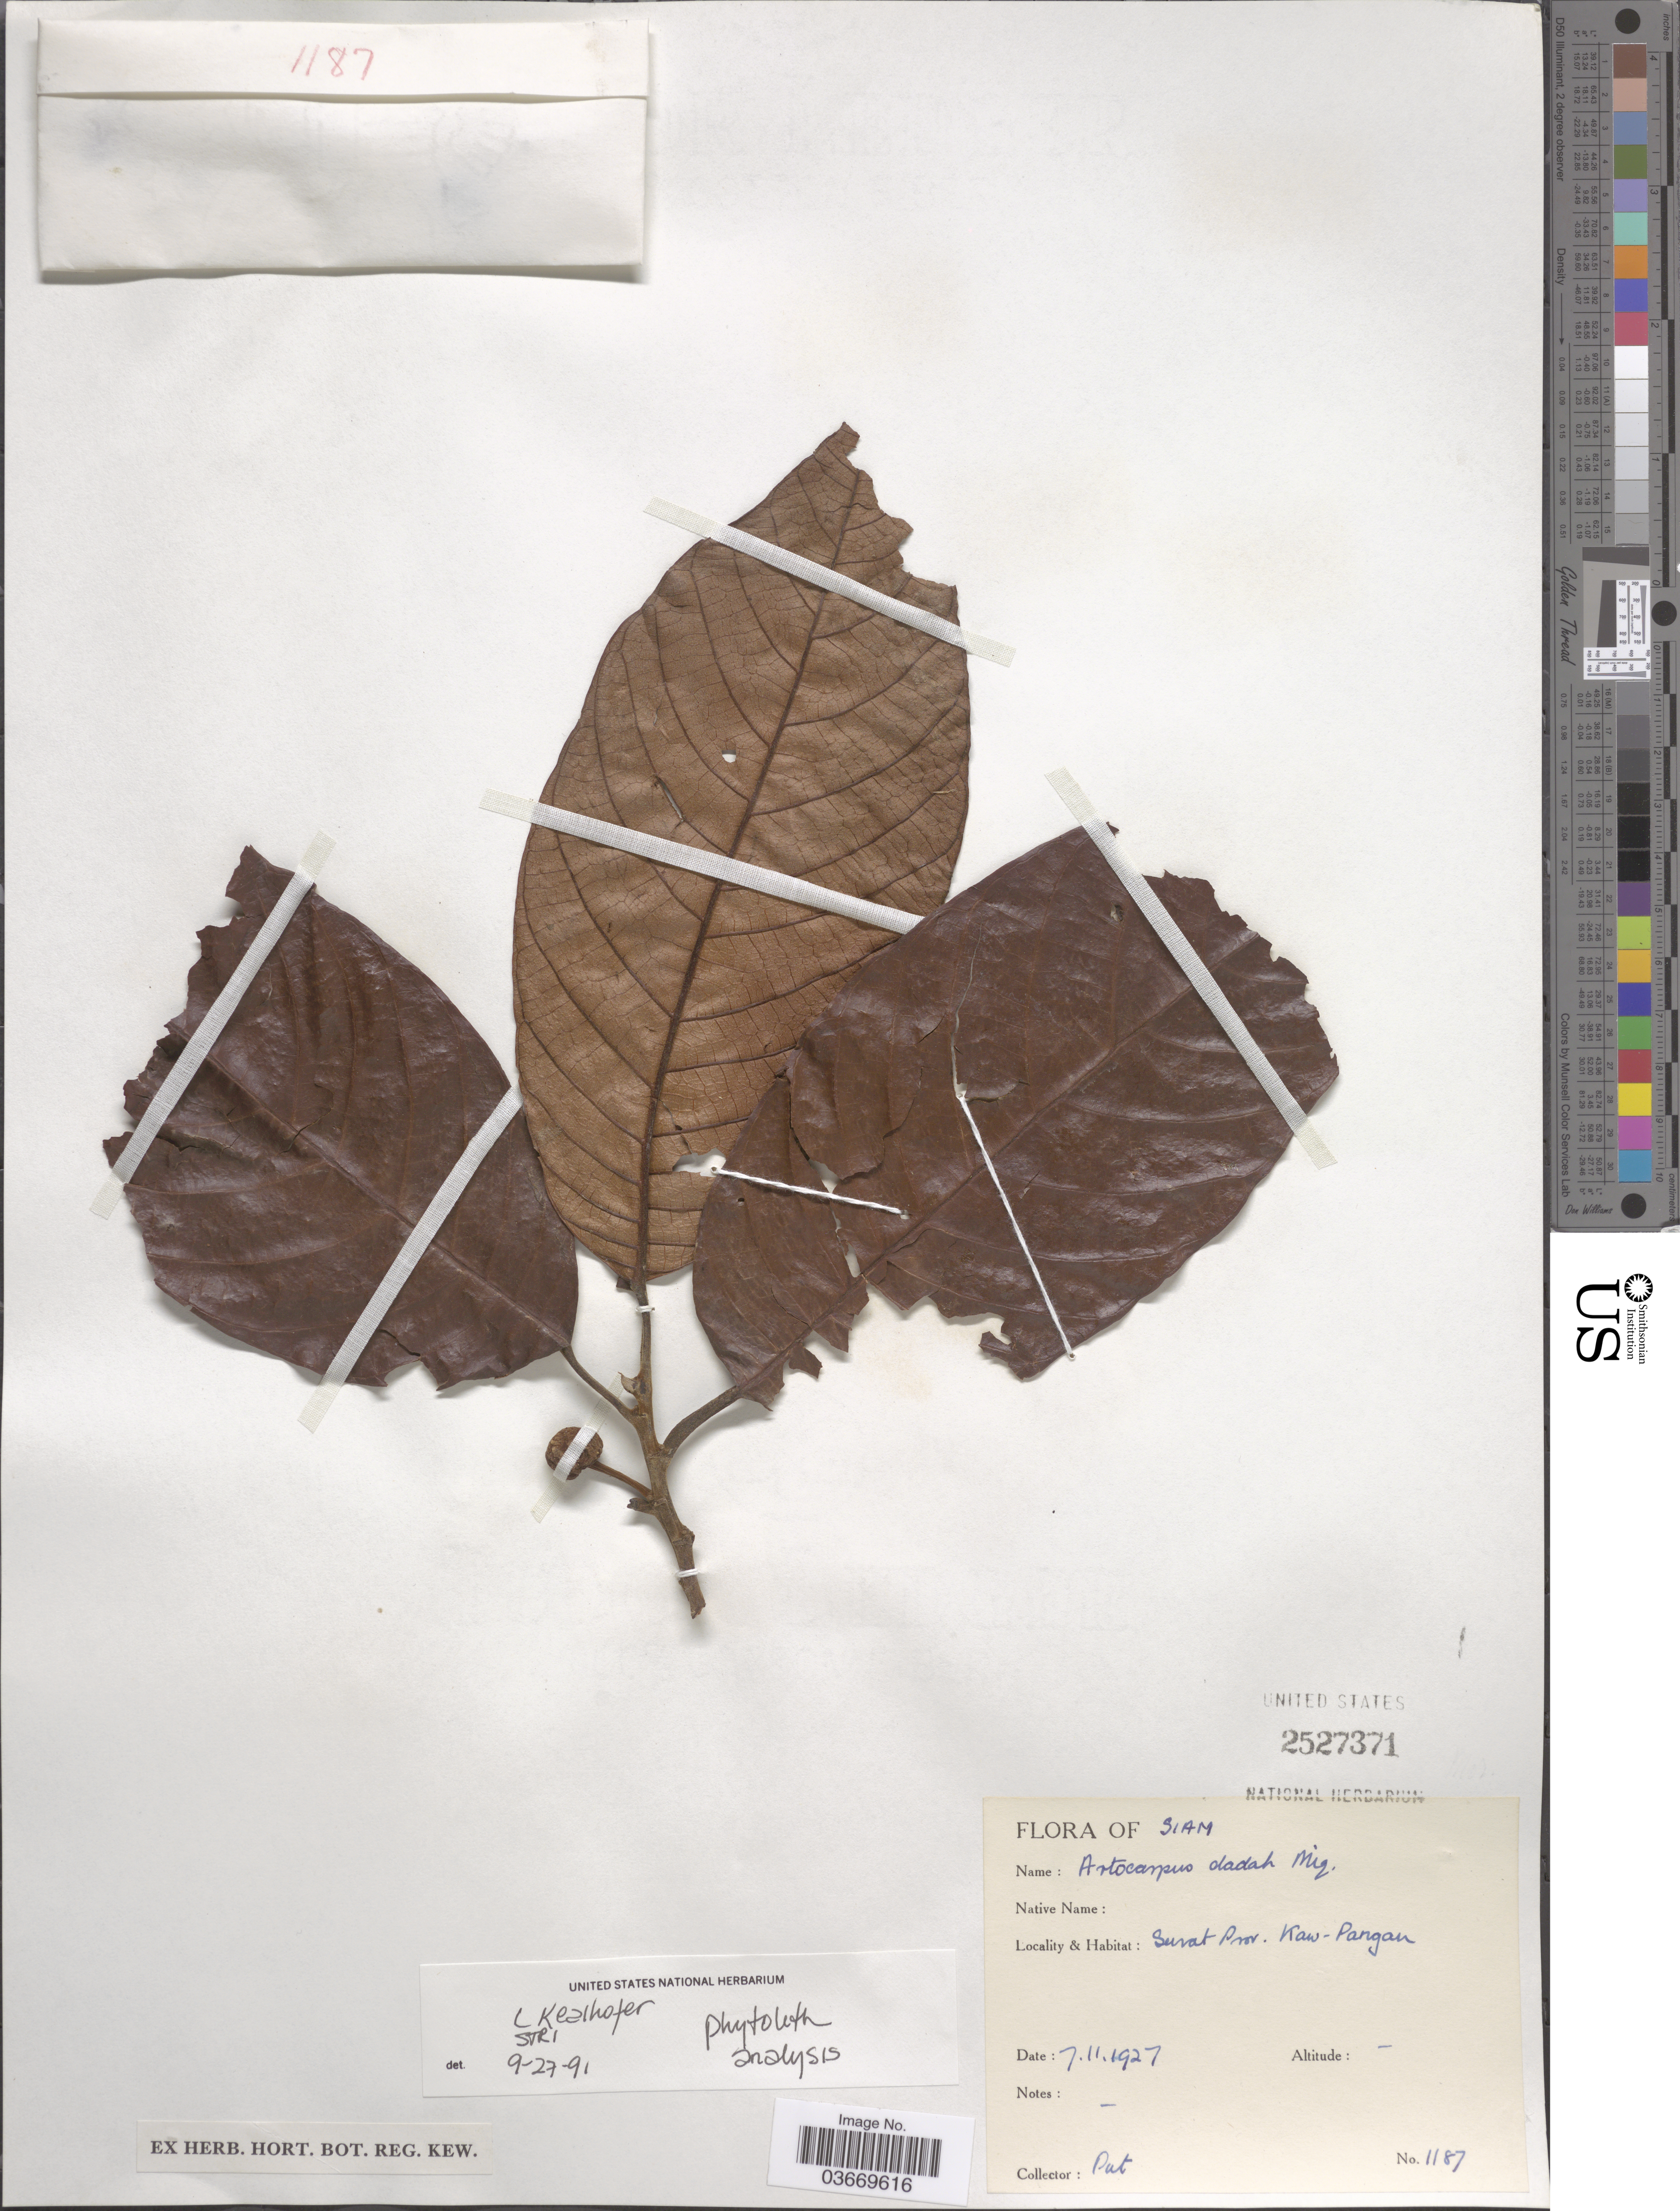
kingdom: Plantae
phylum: Tracheophyta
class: Magnoliopsida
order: Rosales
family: Moraceae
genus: Artocarpus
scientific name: Artocarpus dadah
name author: Miq.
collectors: -. Put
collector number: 1187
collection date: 1927-11-07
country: Thailand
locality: Siam. Surat Prov. Kaw-Pangan.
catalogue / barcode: US 2527371